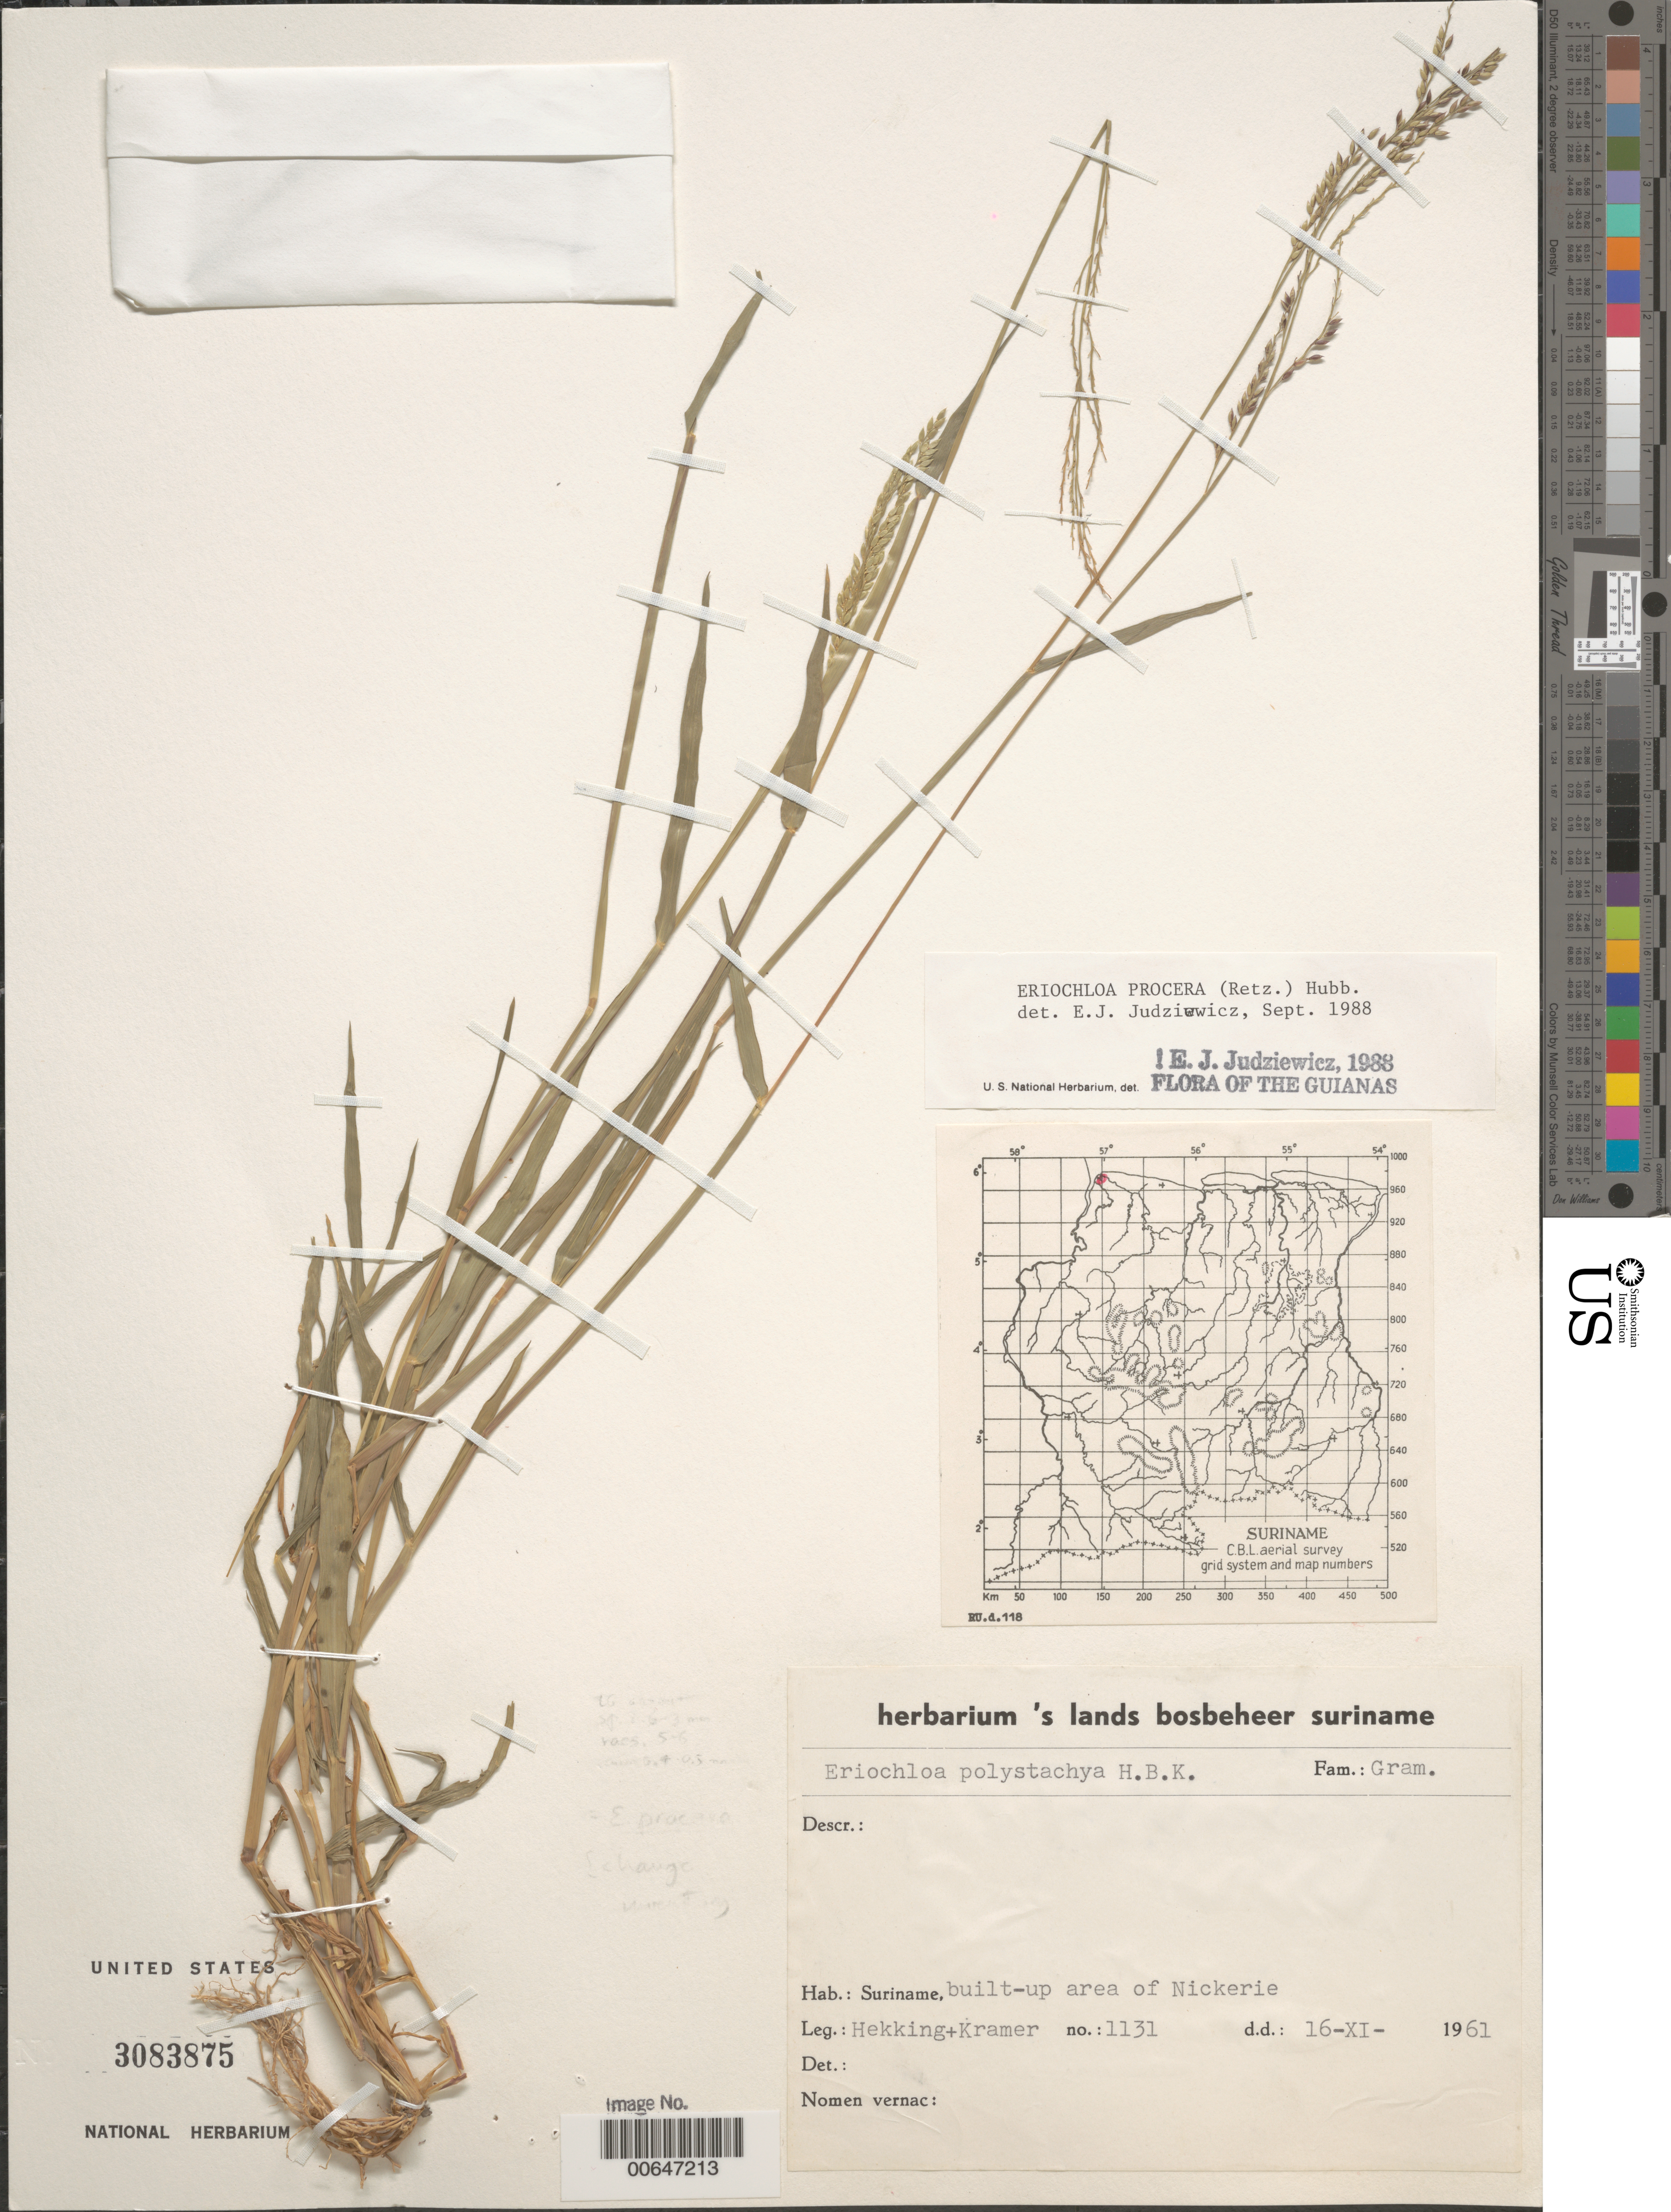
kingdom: Plantae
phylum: Tracheophyta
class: Liliopsida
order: Poales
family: Poaceae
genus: Eriochloa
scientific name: Eriochloa procera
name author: (Retz.) C.E. Hubb.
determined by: Judziewicz, E. J.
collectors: W. H. A. Hekking & K. U. Kramer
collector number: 1131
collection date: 1961-11-16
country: Suriname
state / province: Nickerie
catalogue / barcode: US 3083875